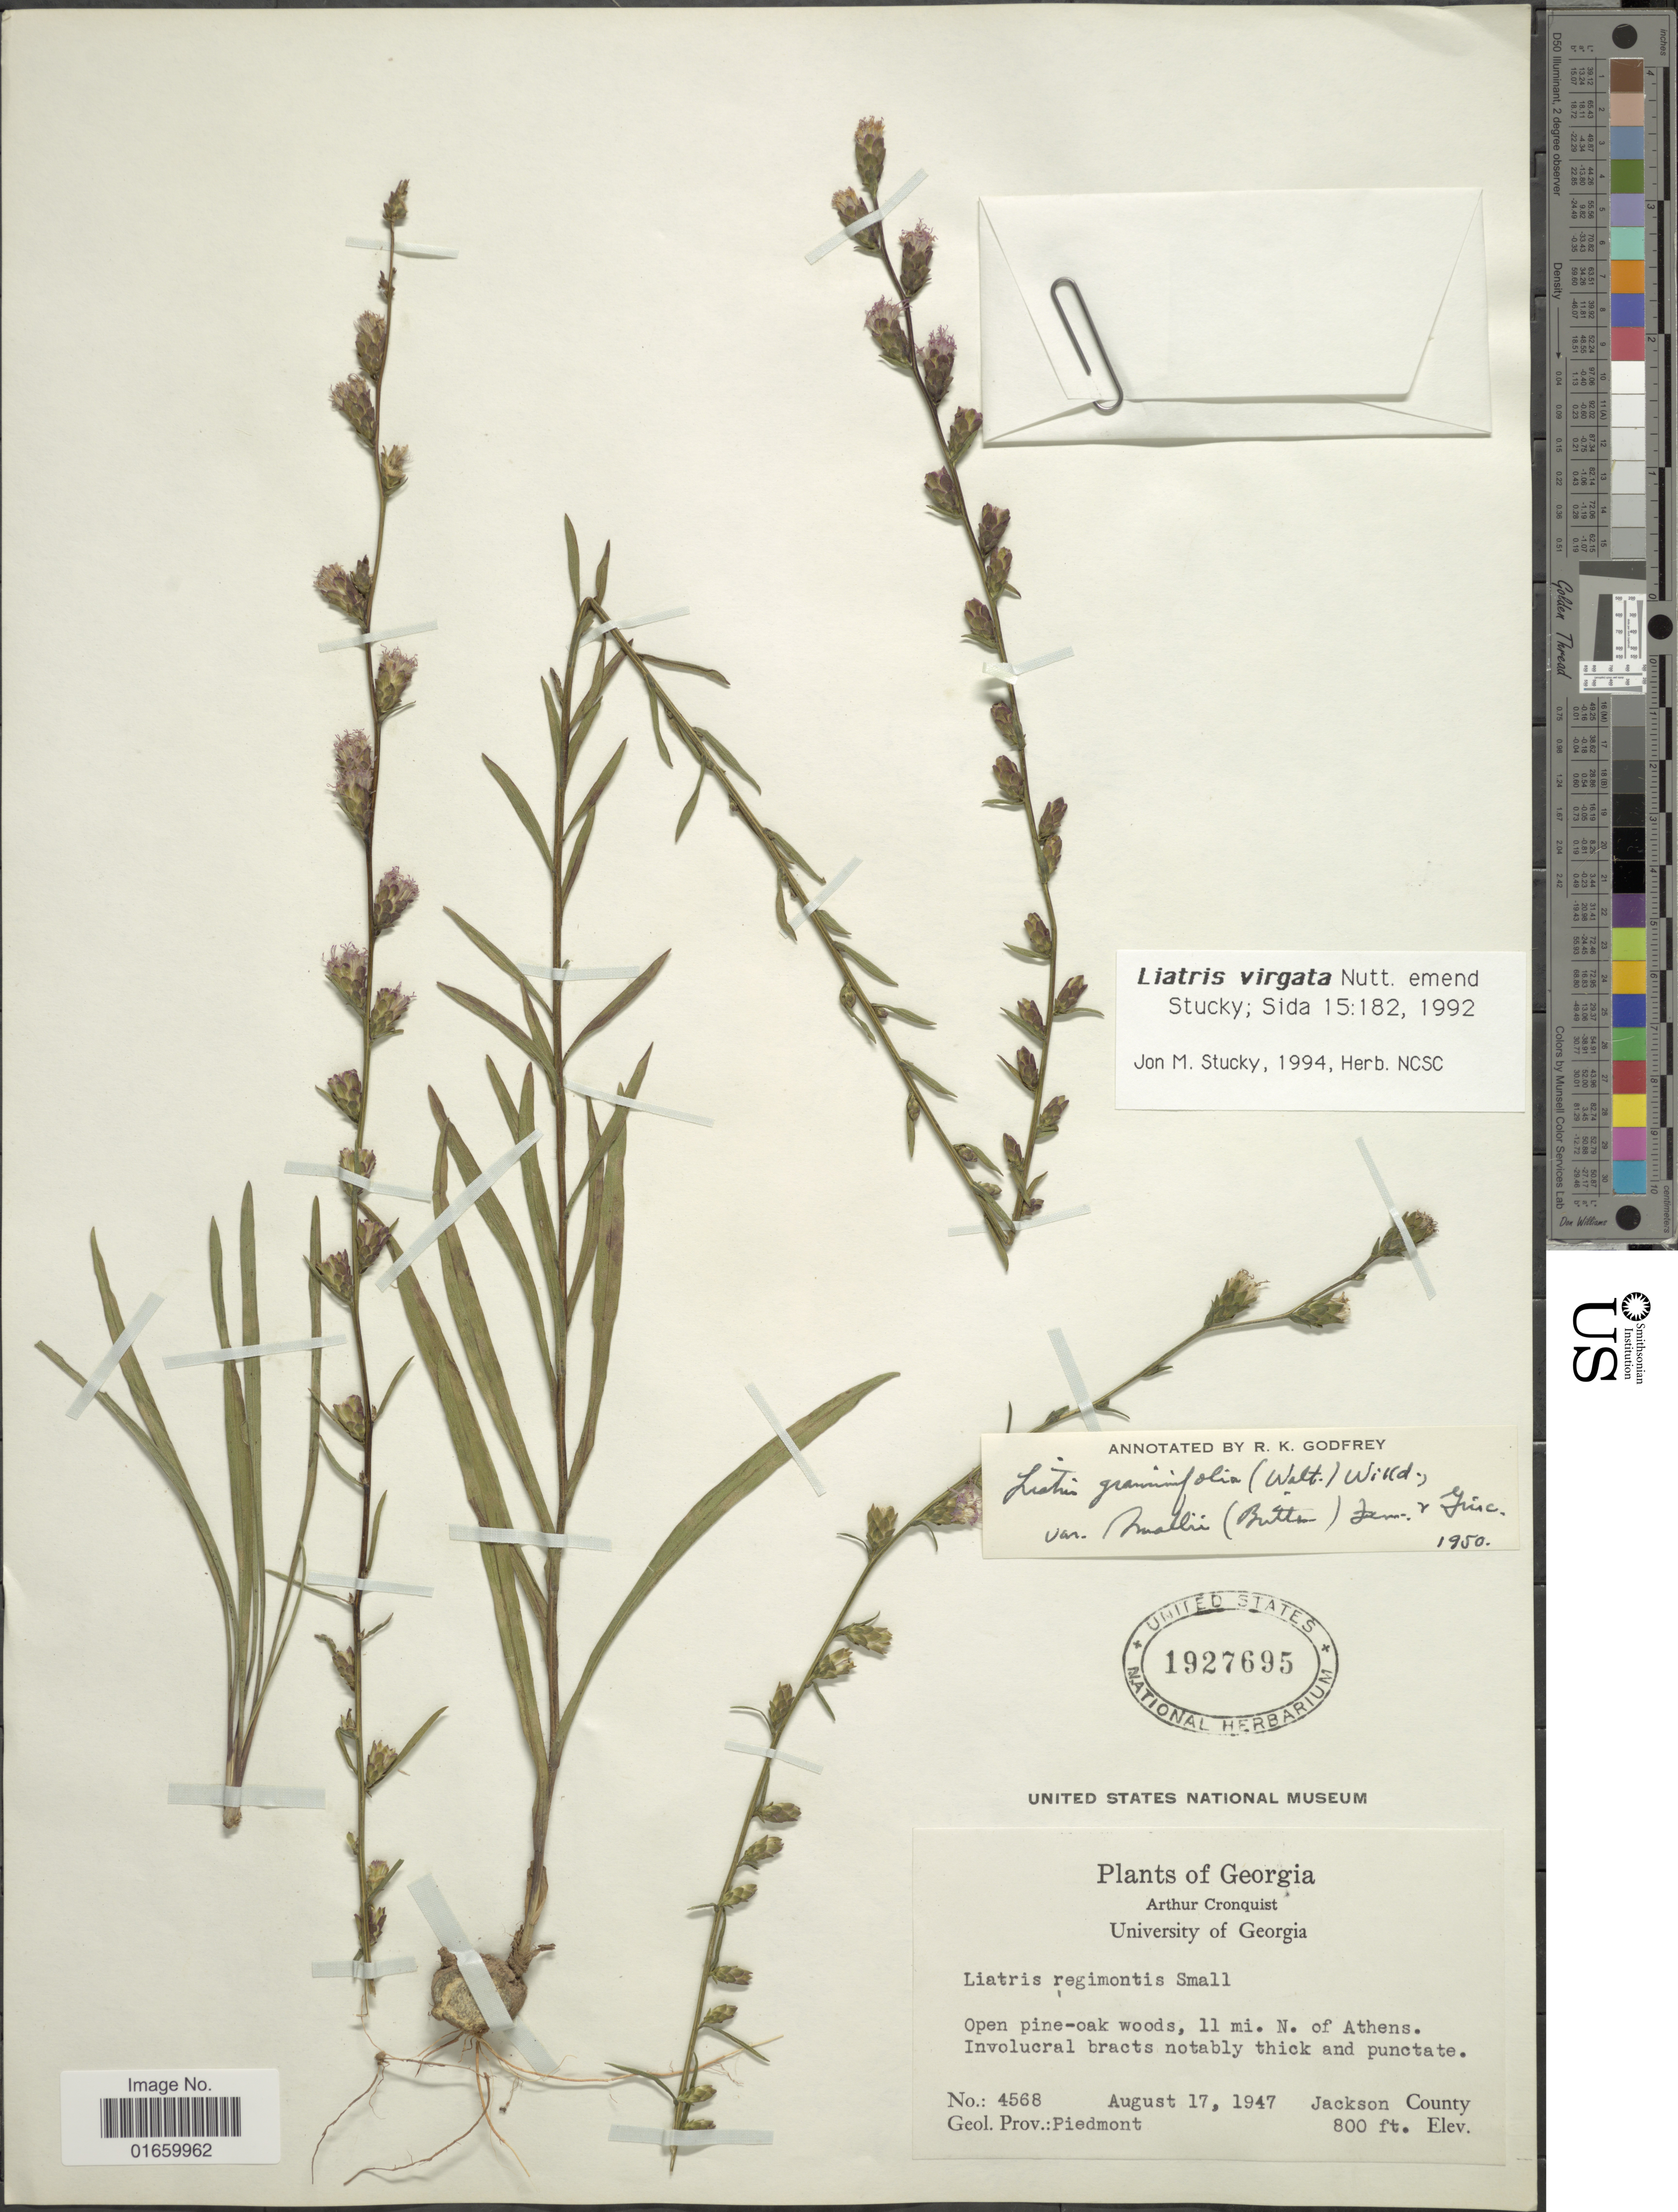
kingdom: Plantae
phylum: Tracheophyta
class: Magnoliopsida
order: Asterales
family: Asteraceae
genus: Liatris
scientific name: Liatris virgata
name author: Nutt.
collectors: A. J. Cronquist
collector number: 4568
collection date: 1947-08-17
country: United States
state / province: Georgia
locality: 11 mi. N. of Athens, Jackson County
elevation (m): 244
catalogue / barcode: US 1927695